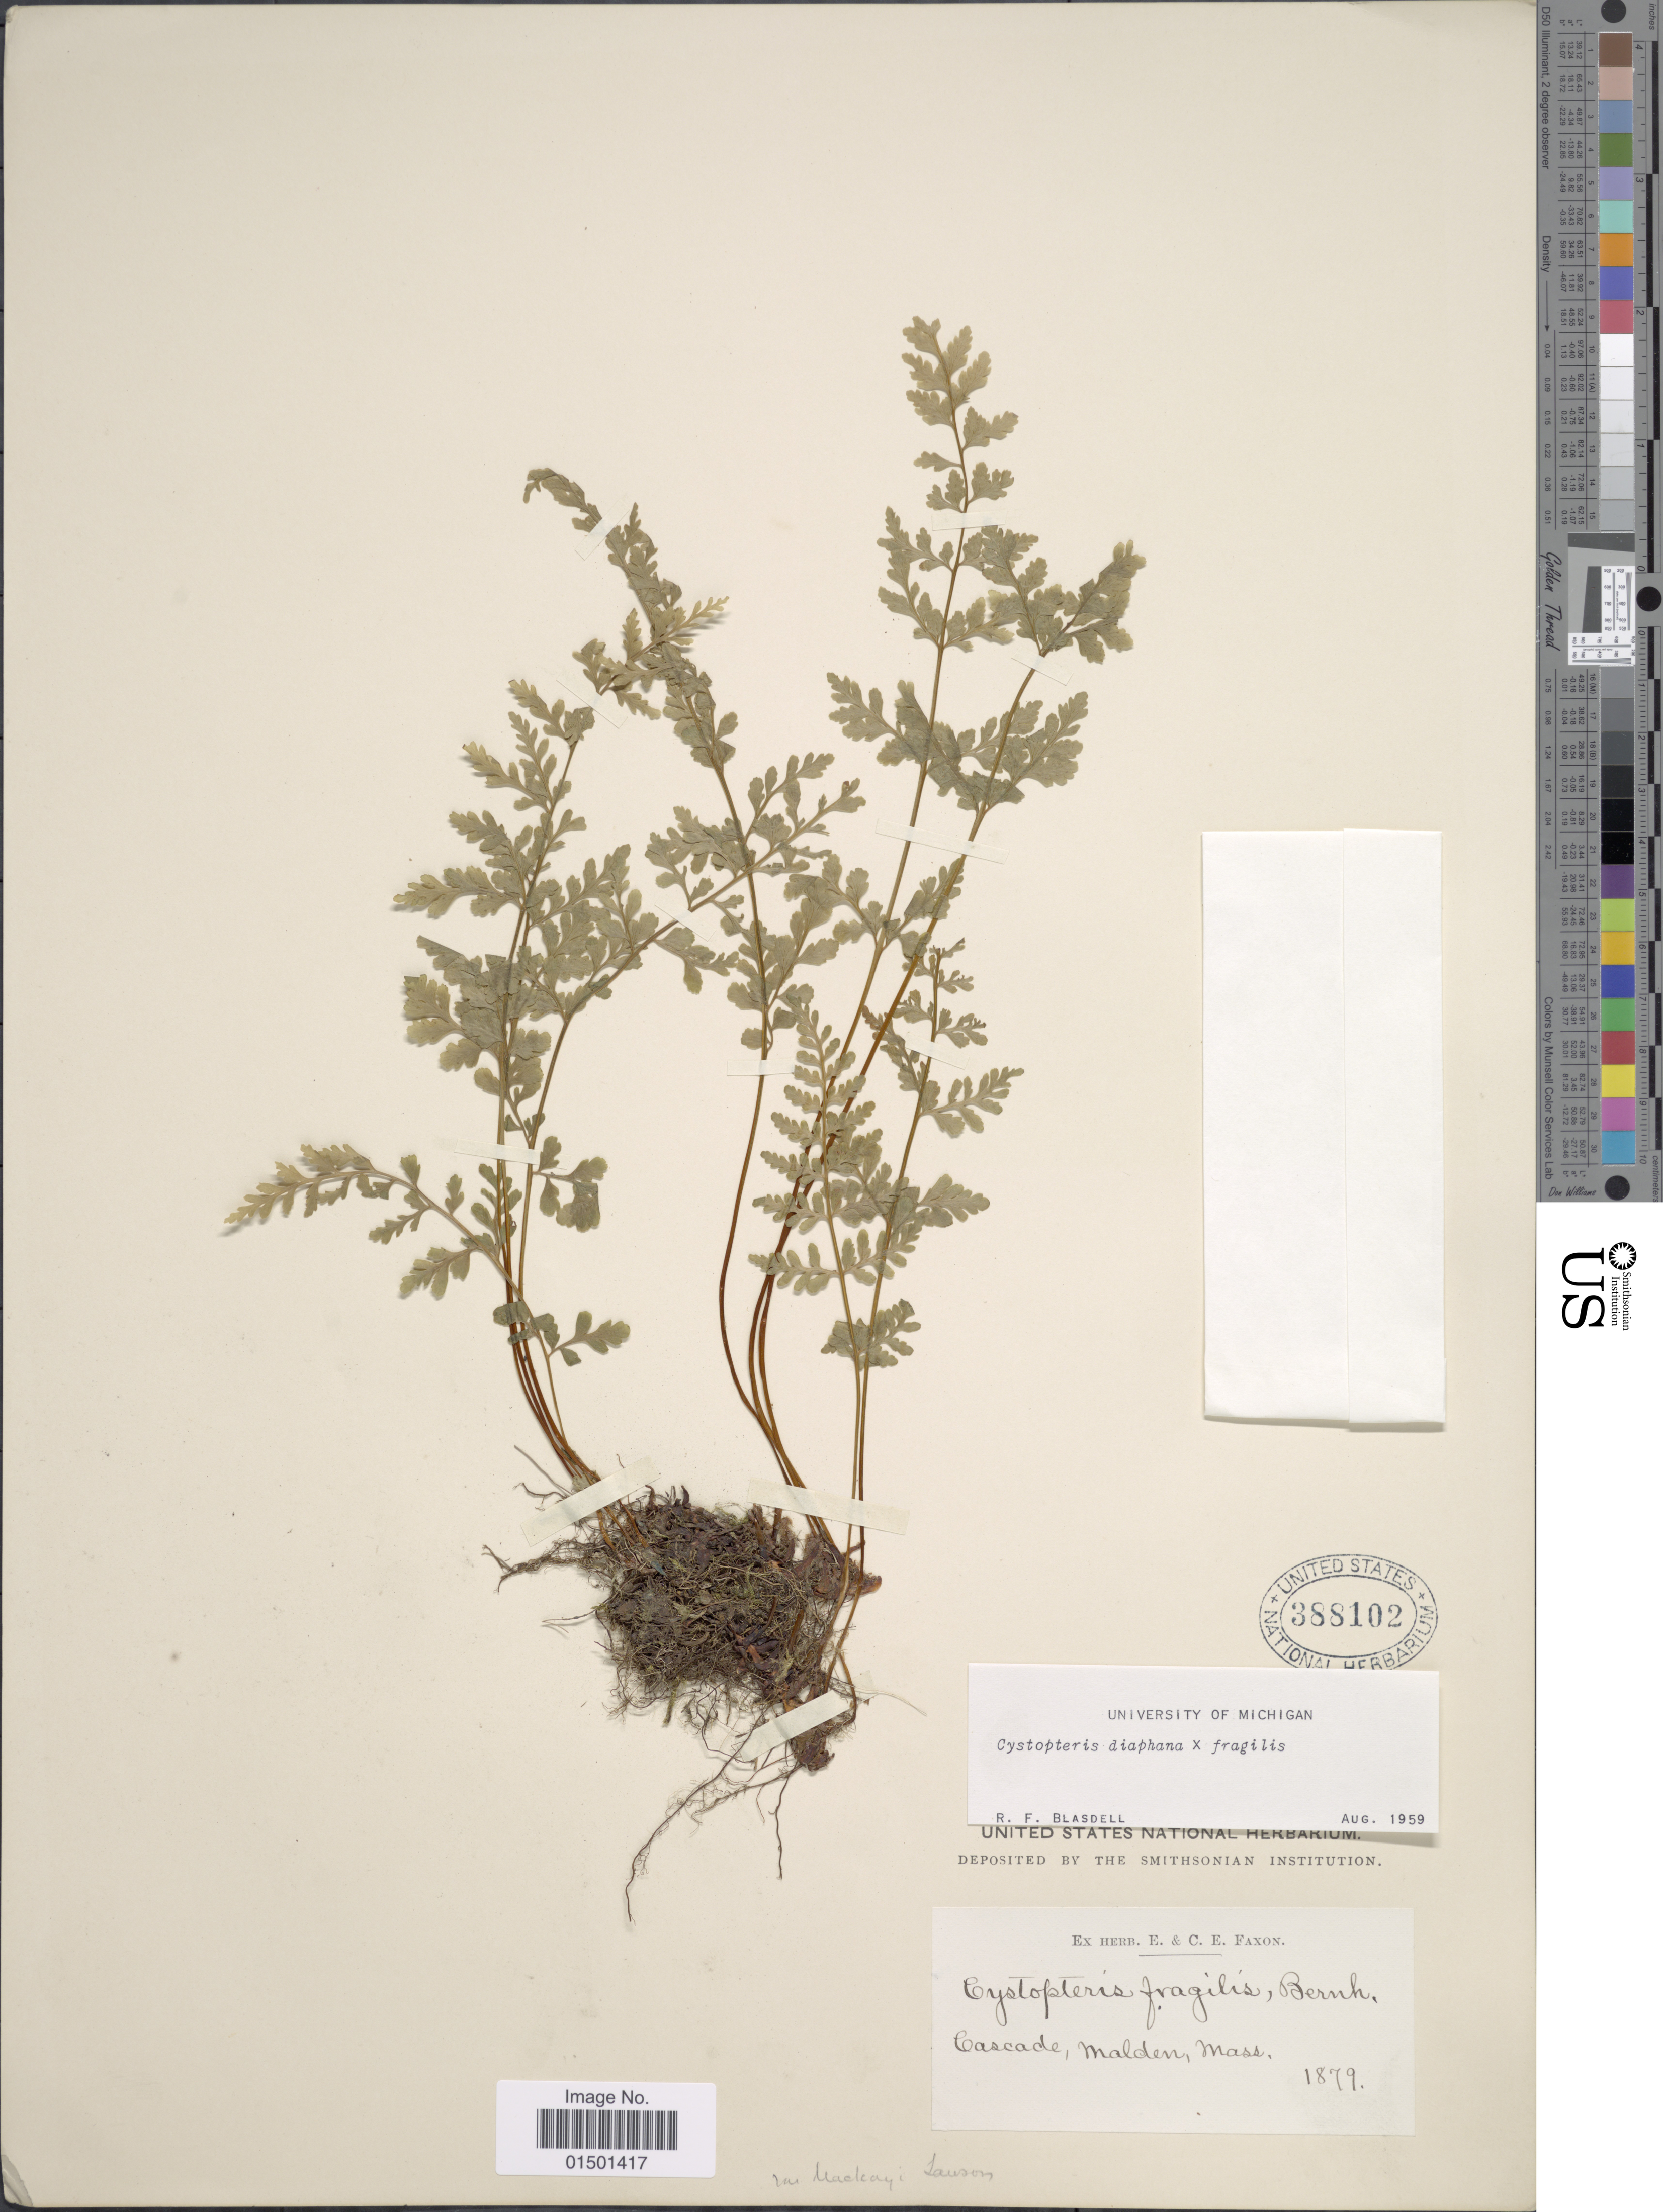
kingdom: Plantae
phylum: Tracheophyta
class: Polypodiopsida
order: Polypodiales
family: Cystopteridaceae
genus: Cystopteris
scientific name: Cystopteris diaphana x C. fragilis (L.) Bernh.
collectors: ex herb. E. & C.E. Faxon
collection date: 1879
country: United States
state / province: Massachusetts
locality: Cascade, Malden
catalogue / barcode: US 388102